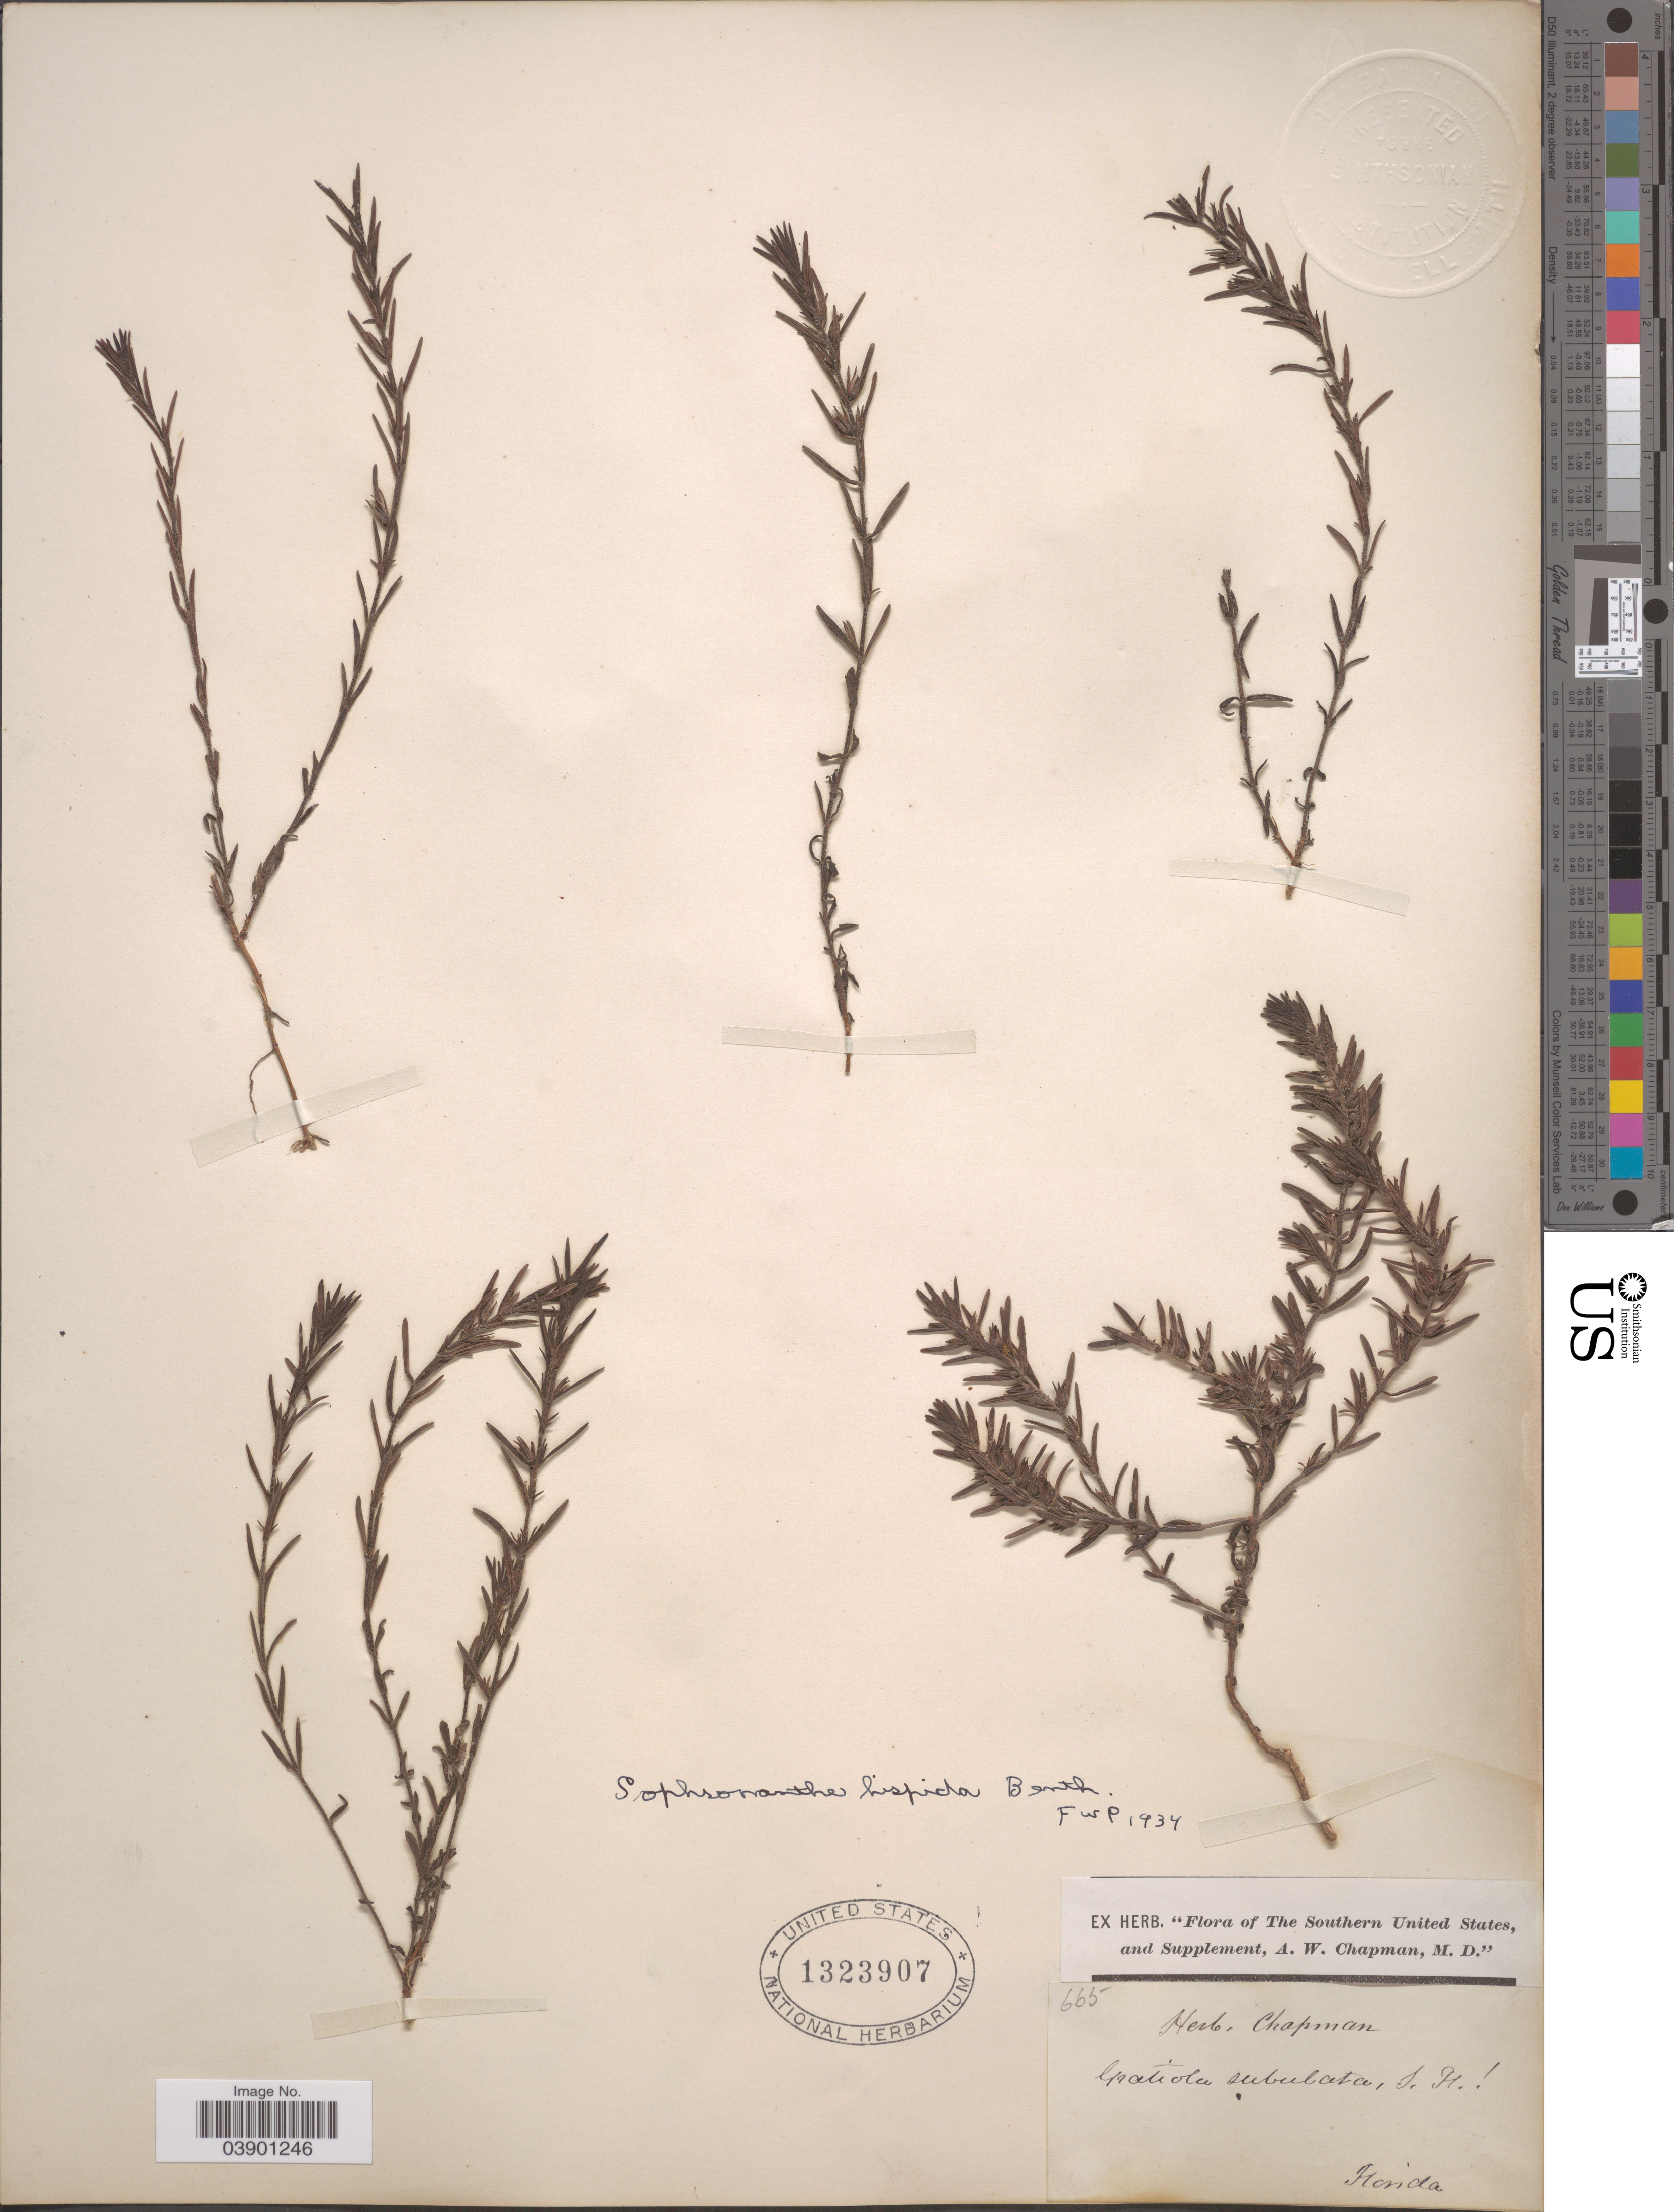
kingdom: Plantae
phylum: Tracheophyta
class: Magnoliopsida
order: Lamiales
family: Plantaginaceae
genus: Sophronanthe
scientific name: Sophronanthe hispida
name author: Benth. ex Lindl.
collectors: ex herb. A.W. Chapman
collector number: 665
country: United States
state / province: Florida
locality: The Southern United States.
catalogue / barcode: US 1323907